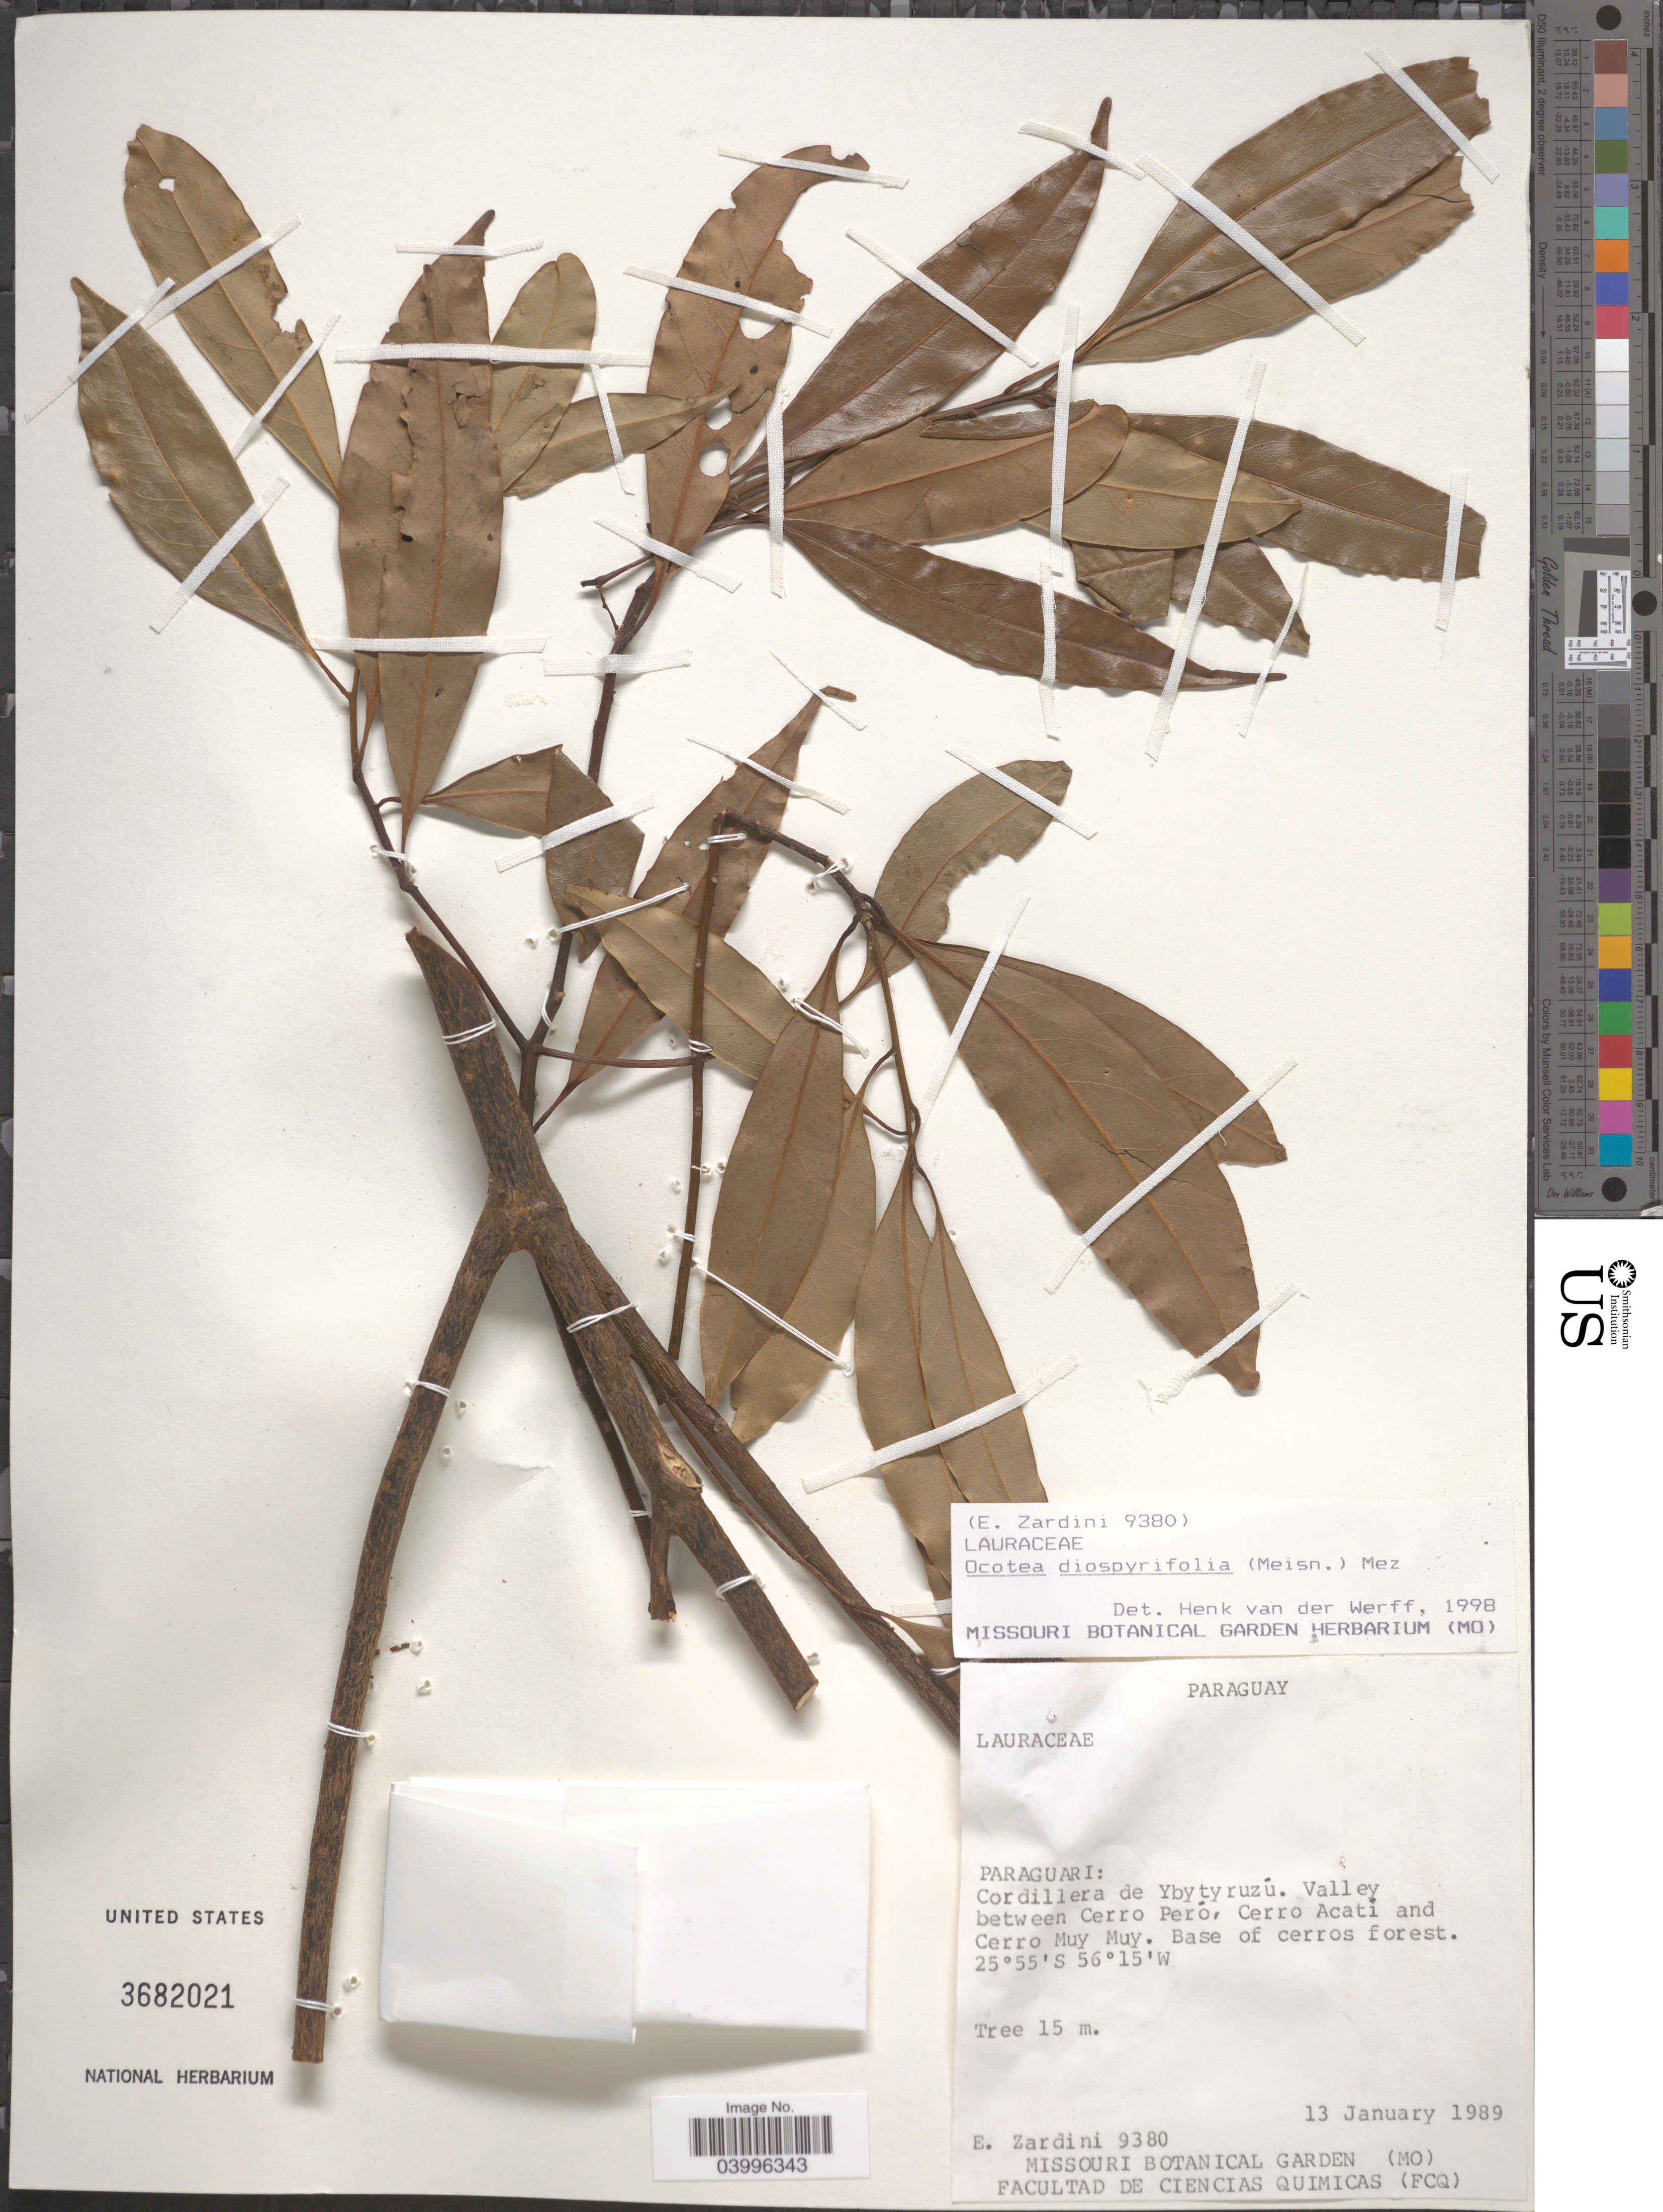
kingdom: Plantae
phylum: Tracheophyta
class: Magnoliopsida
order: Laurales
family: Lauraceae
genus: Ocotea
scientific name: Ocotea diospyrifolia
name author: (Meisn.) Mez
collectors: E. Zardini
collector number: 9380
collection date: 1989-01-13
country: Paraguay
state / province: Paraguari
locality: Cordillera de Ybytyruzú. Valley between Cerro Peró, Cerro Acati and Cerro Muy Muy. Base of cerros forest.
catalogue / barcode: US 3682021